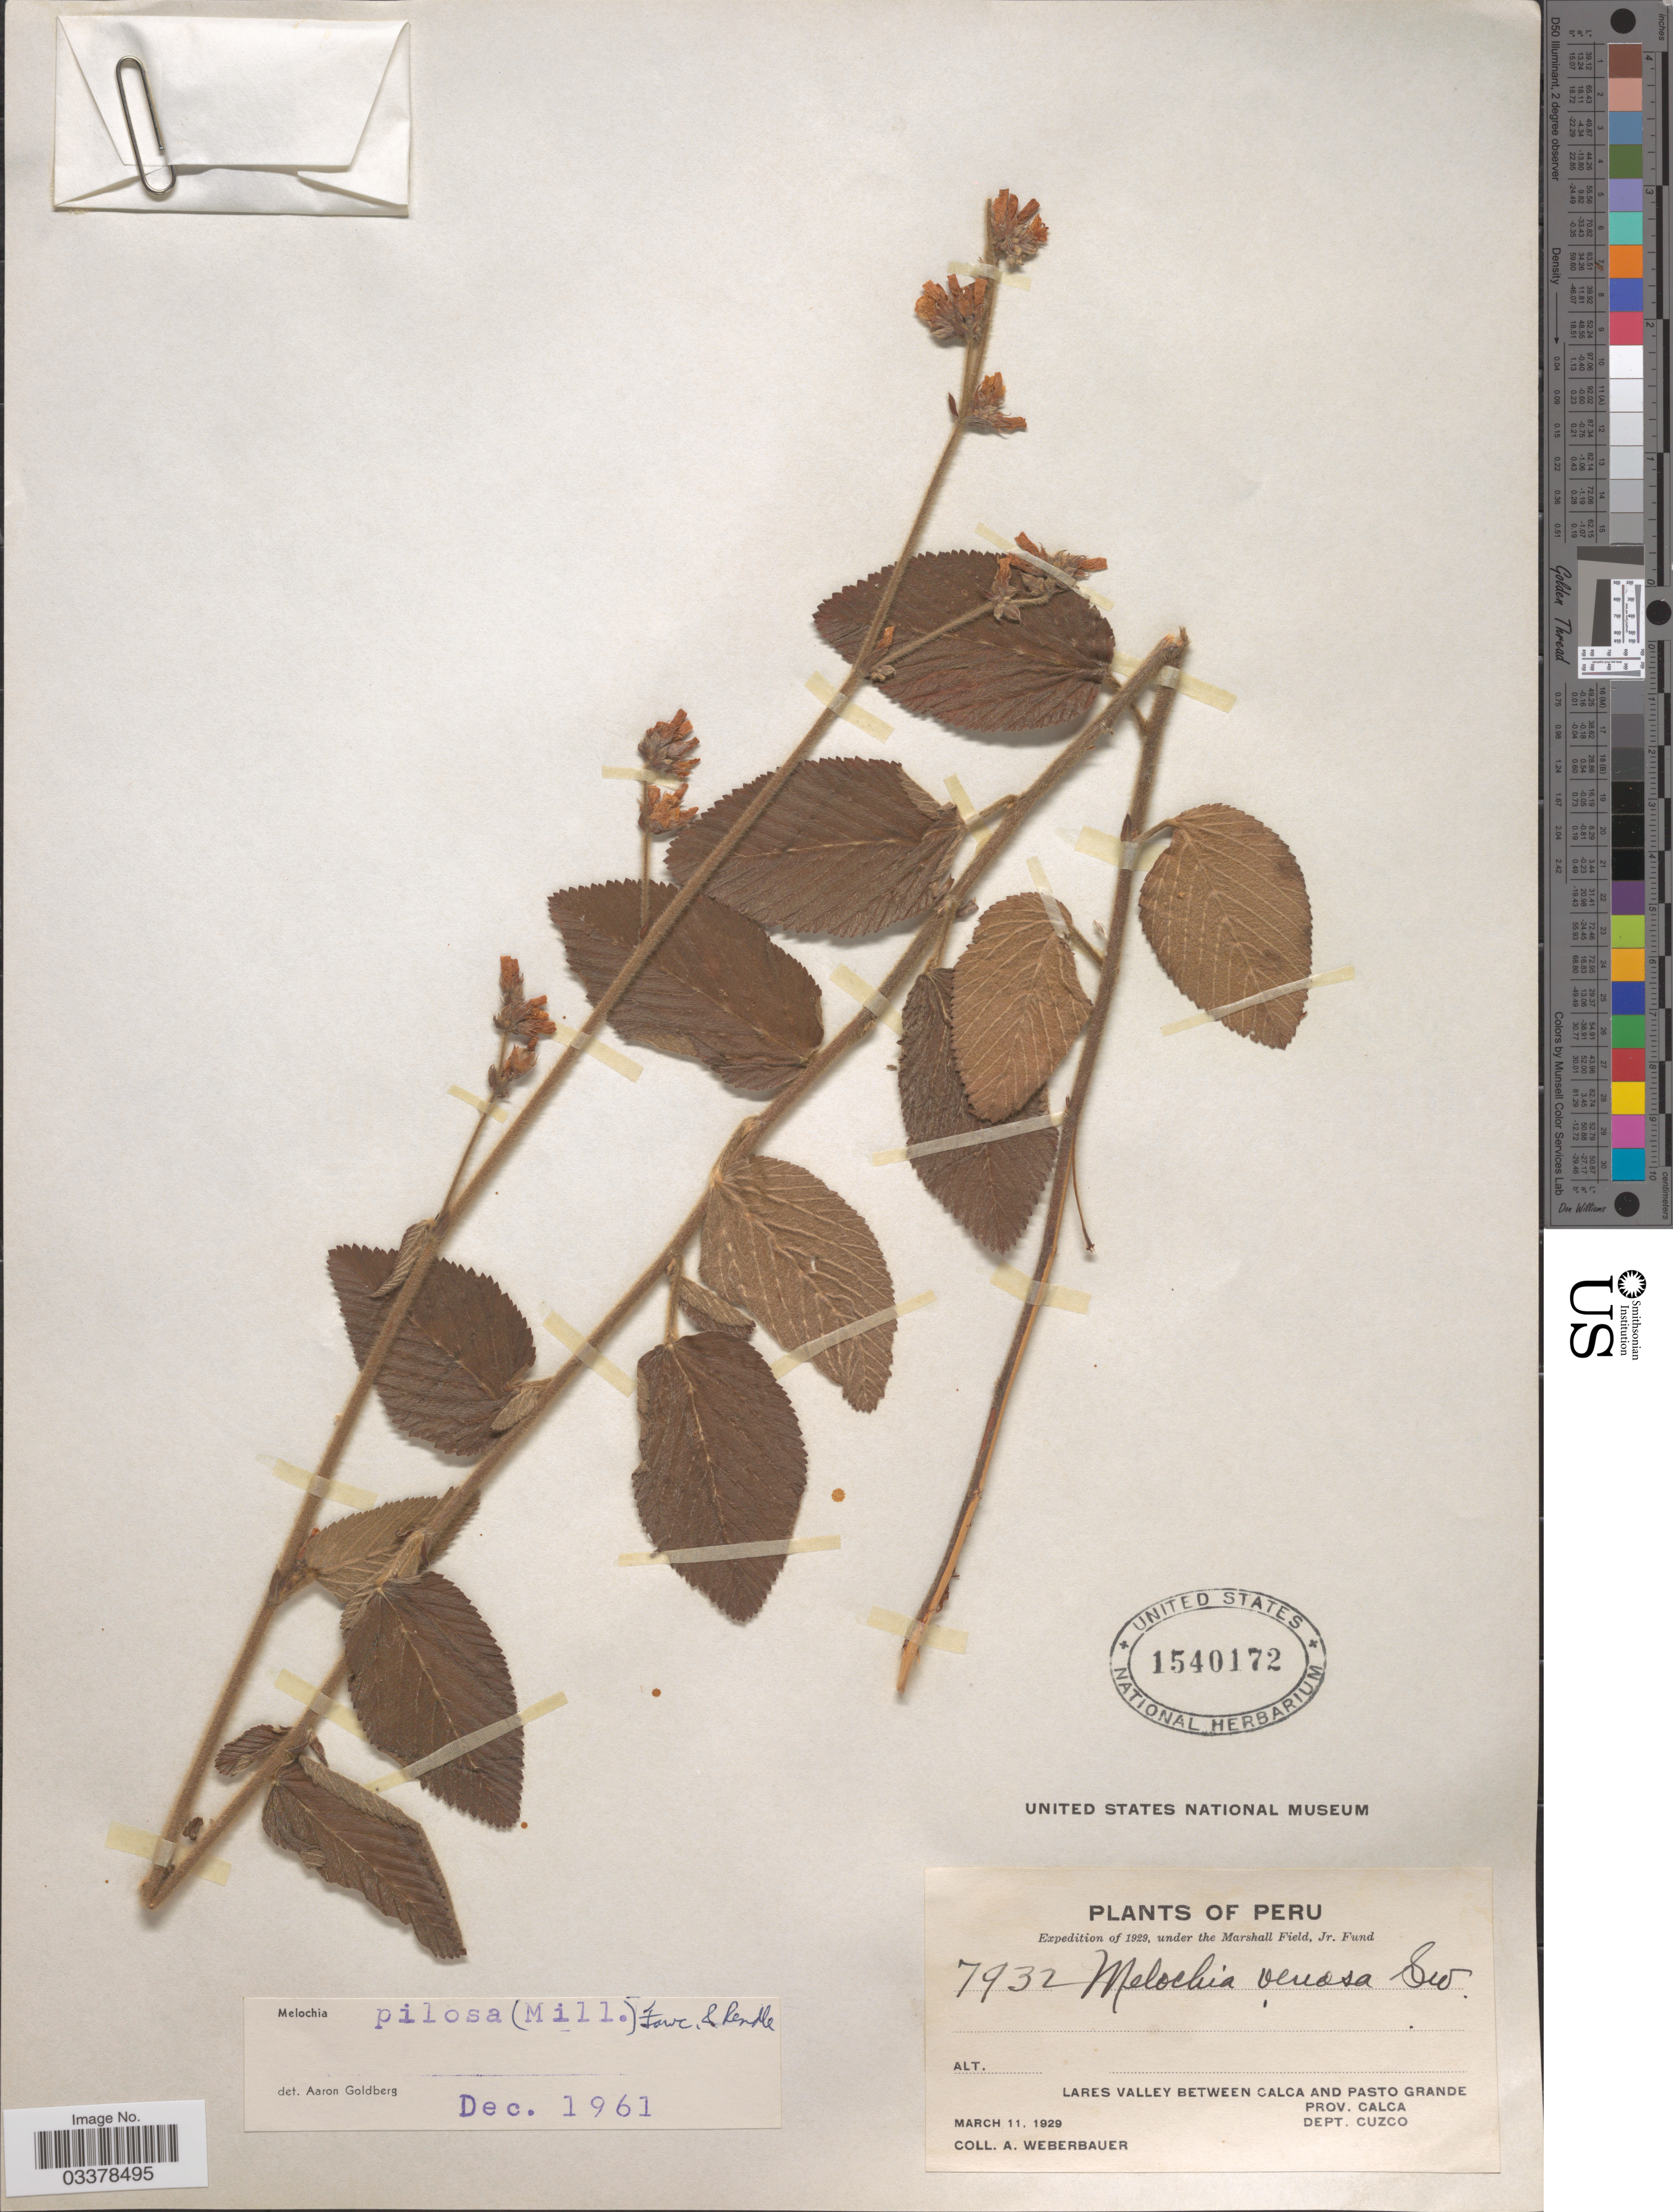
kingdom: Plantae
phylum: Tracheophyta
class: Magnoliopsida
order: Malvales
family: Malvaceae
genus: Melochia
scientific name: Melochia pilosa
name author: (Mill.) Fawc. & Rendle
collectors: A. Weberbauer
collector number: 7932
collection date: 1929-03-11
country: Peru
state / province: Cusco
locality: Lares valley between Calca and Pasto Grande. Prov. Calca. Dept. Cuzco.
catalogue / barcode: US 1540172